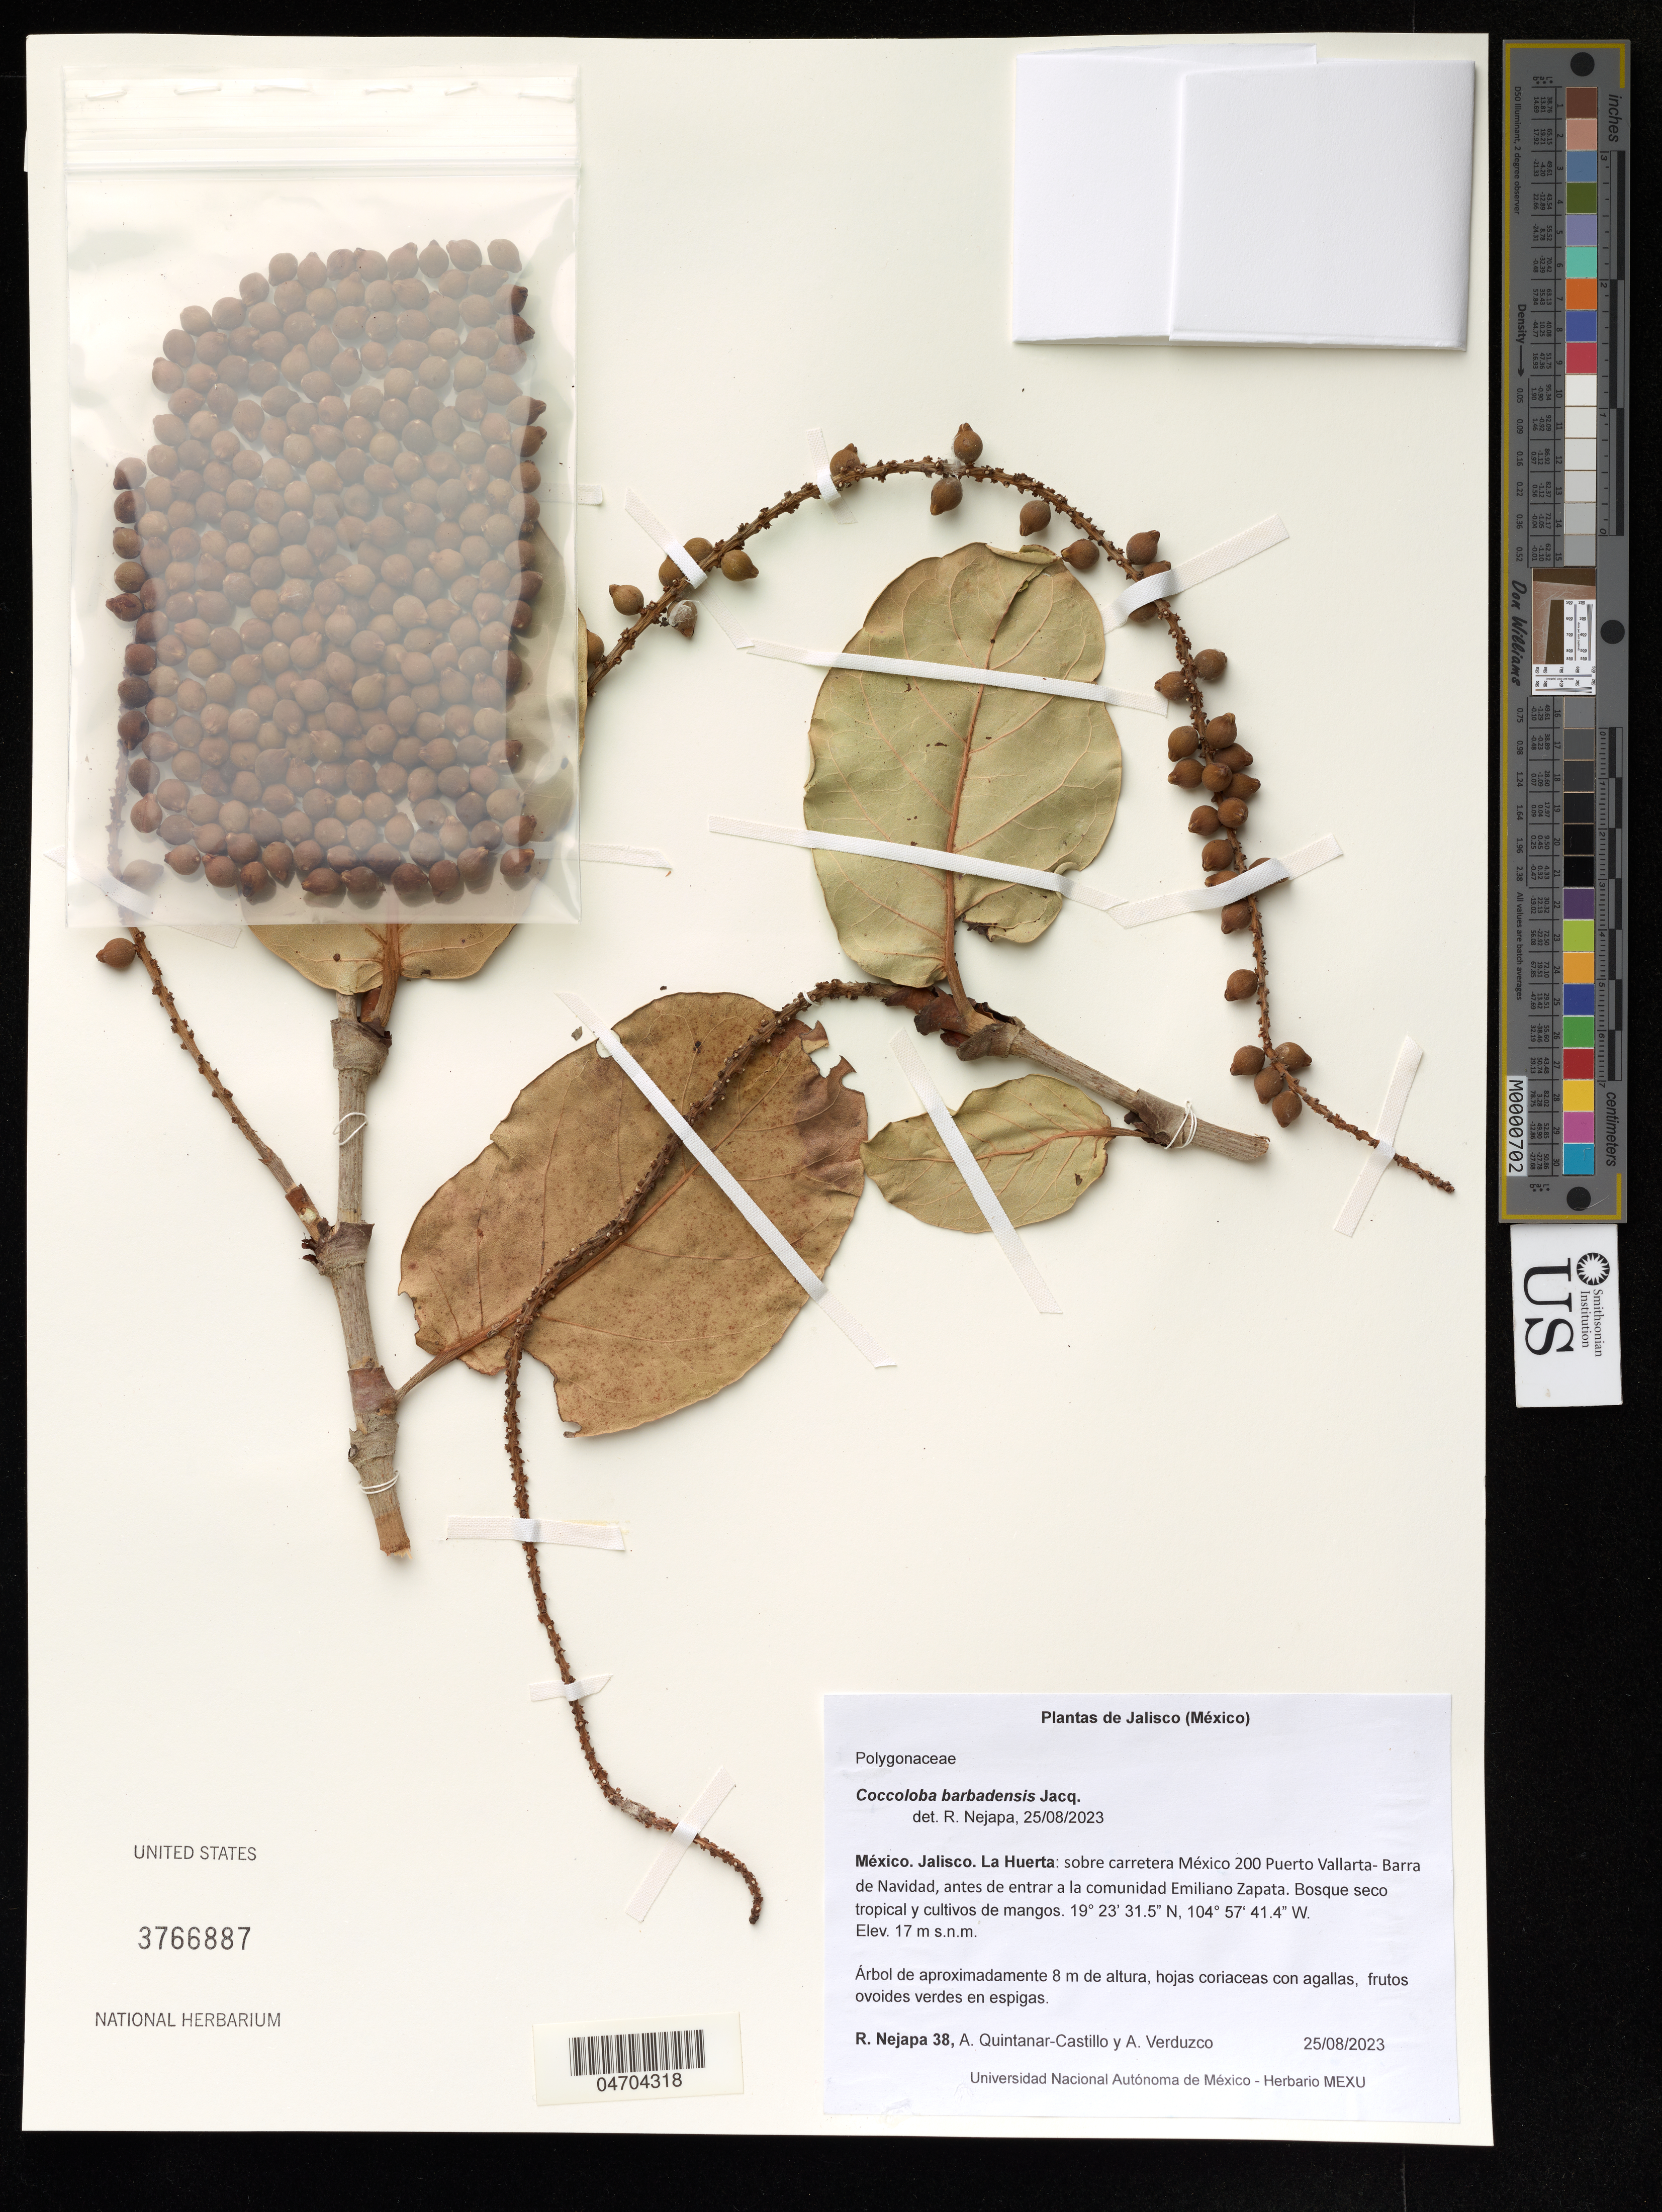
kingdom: Plantae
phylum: Tracheophyta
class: Magnoliopsida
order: Caryophyllales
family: Polygonaceae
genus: Coccoloba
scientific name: Coccoloba barbadensis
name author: Jacq.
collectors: R. Nejapa & A. Quintanar Castillo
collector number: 38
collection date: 2023-08-25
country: Mexico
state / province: Jalisco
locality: La Huerta: sobre carretera México 200 Puerto Vallarta-Barra de Navidad, antes de entrar a la comunidad Emiliano Zapata.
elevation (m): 17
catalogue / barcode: US 3766887